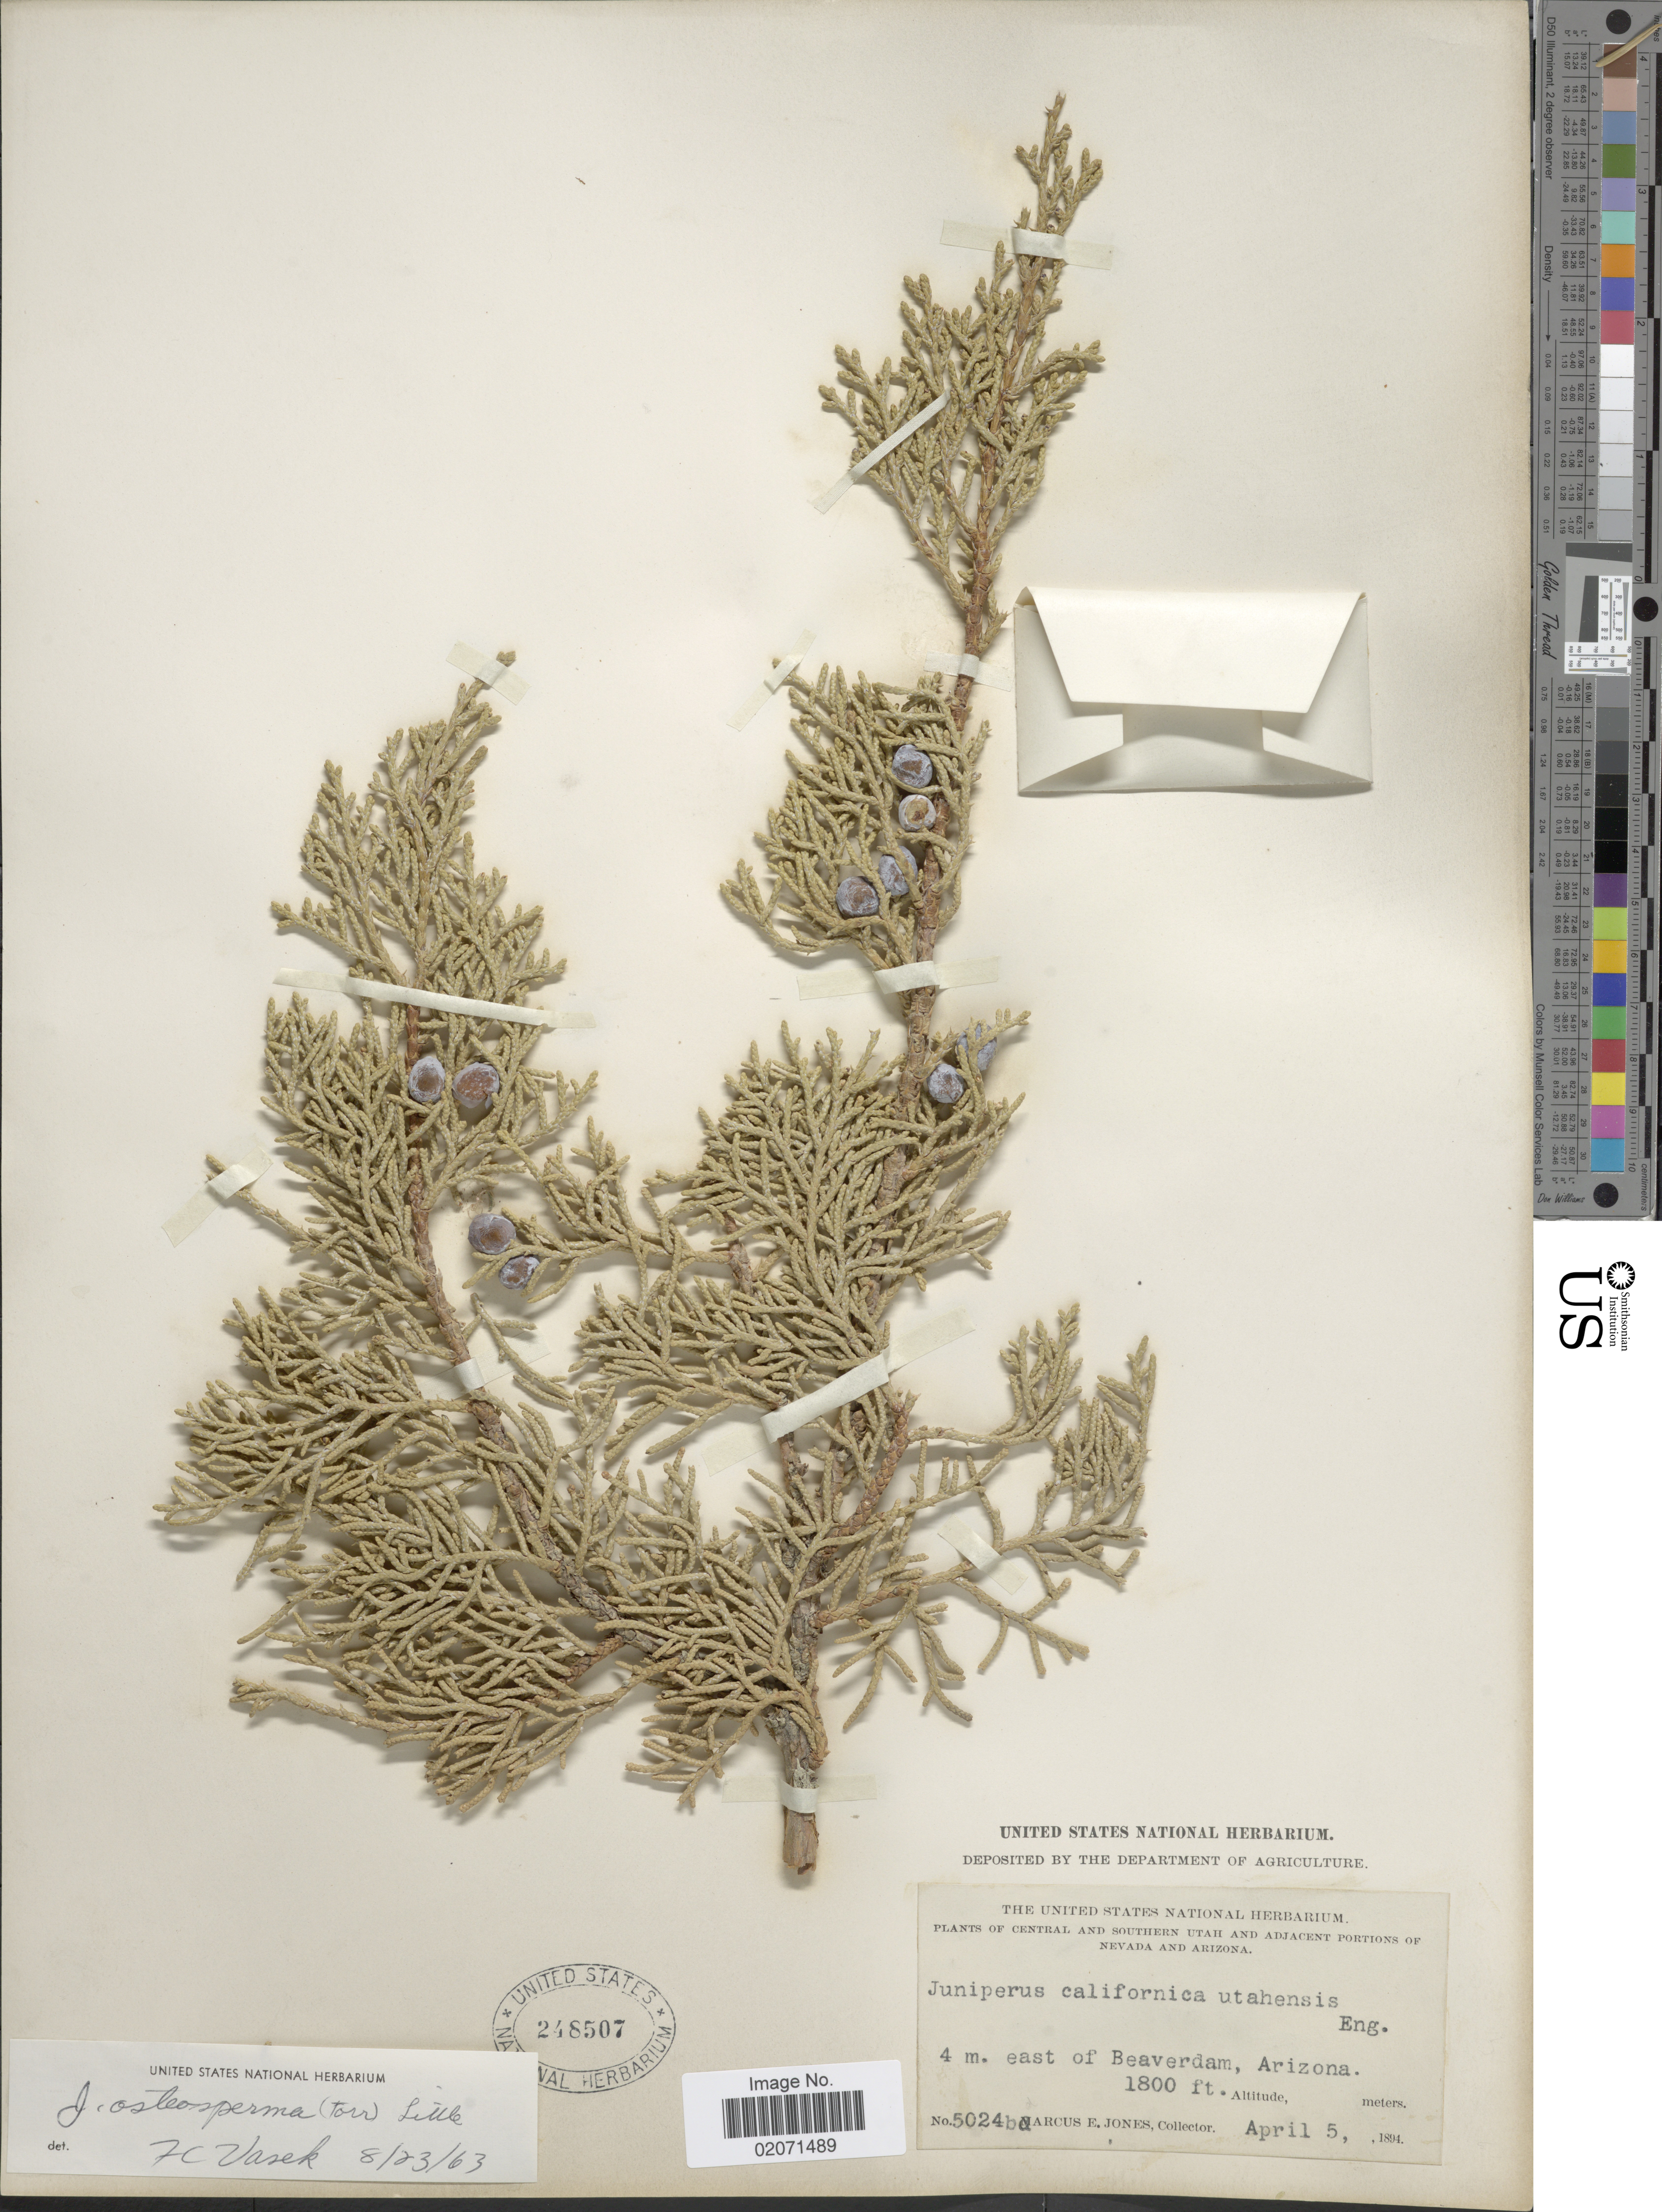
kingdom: Plantae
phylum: Tracheophyta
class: Pinopsida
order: Pinales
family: Cupressaceae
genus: Juniperus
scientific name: Juniperus osteosperma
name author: (Torr.) Little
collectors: M. E. Jones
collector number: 5024B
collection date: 1894-04-05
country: United States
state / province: Arizona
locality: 4 m. east of Beaverdam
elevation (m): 549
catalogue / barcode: US 248507